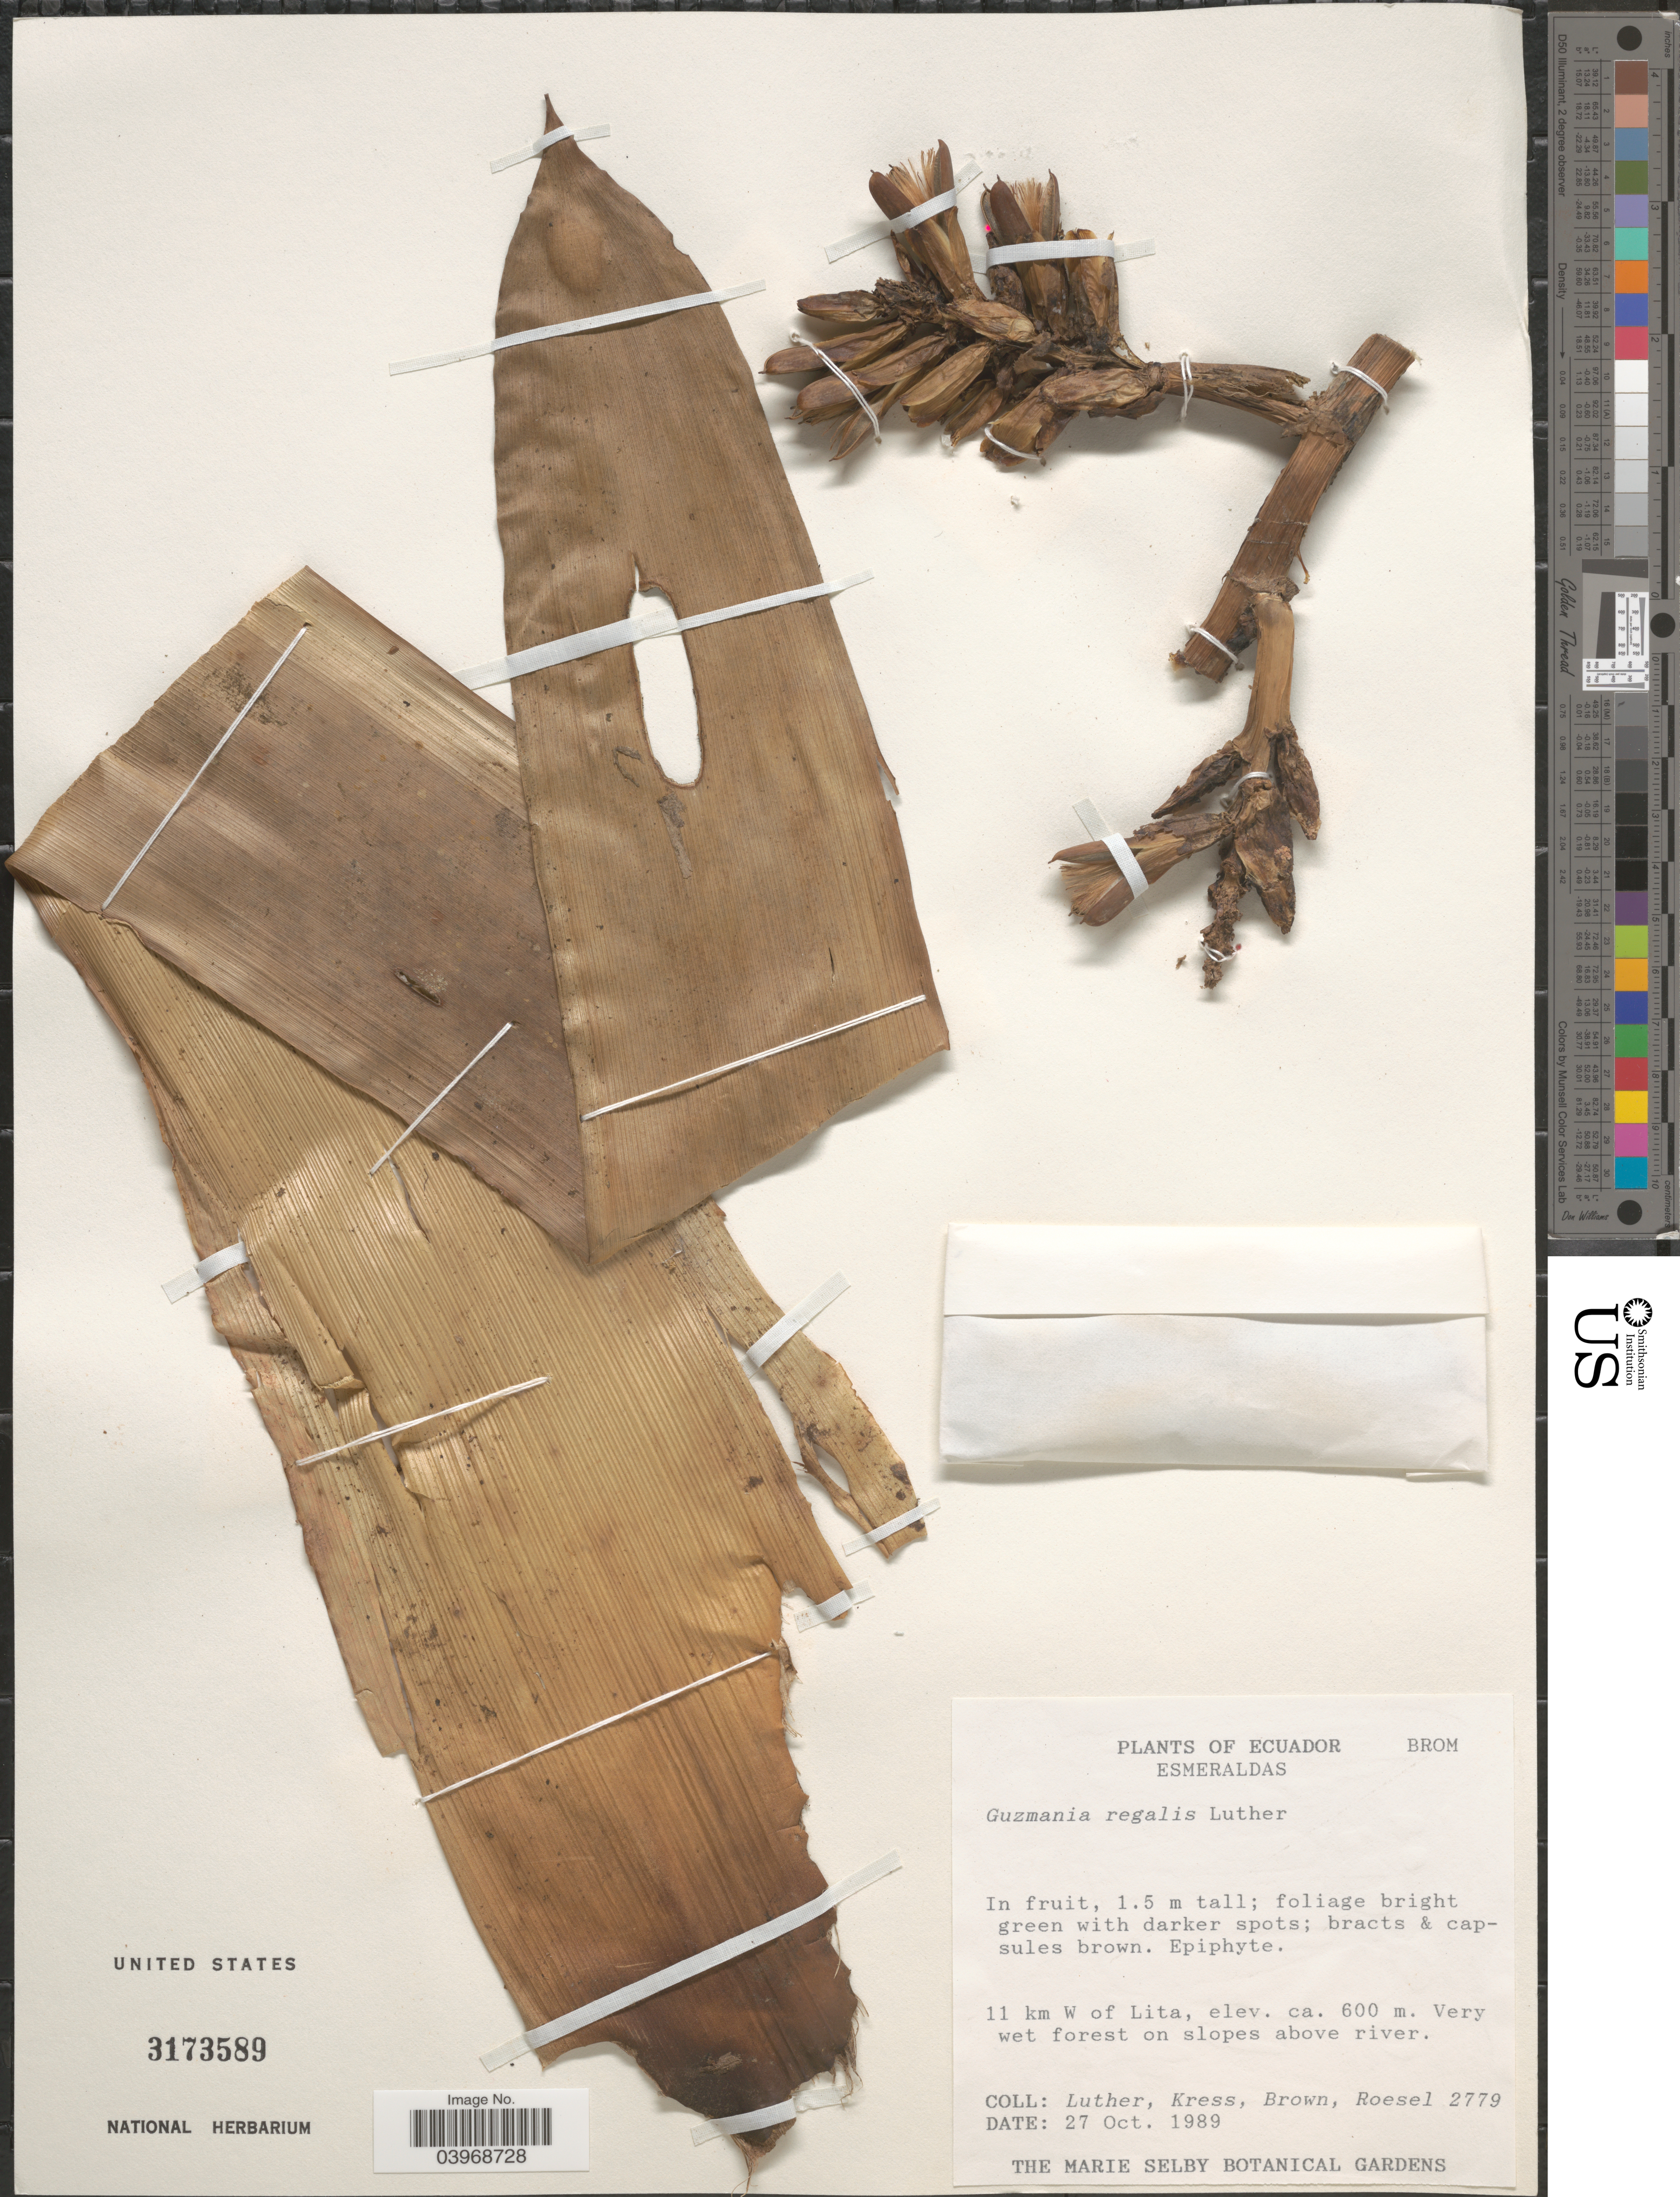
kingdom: Plantae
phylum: Tracheophyta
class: Liliopsida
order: Poales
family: Bromeliaceae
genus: Guzmania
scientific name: Guzmania regalis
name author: H.E. Luther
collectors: -- Luther, -- Kress, -- Brown & Roesel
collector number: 2779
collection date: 1989-10-27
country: Ecuador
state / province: Esmeraldas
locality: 11 km W of Lita, Very wet forest on slopes above river.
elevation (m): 600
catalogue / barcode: US 3173589